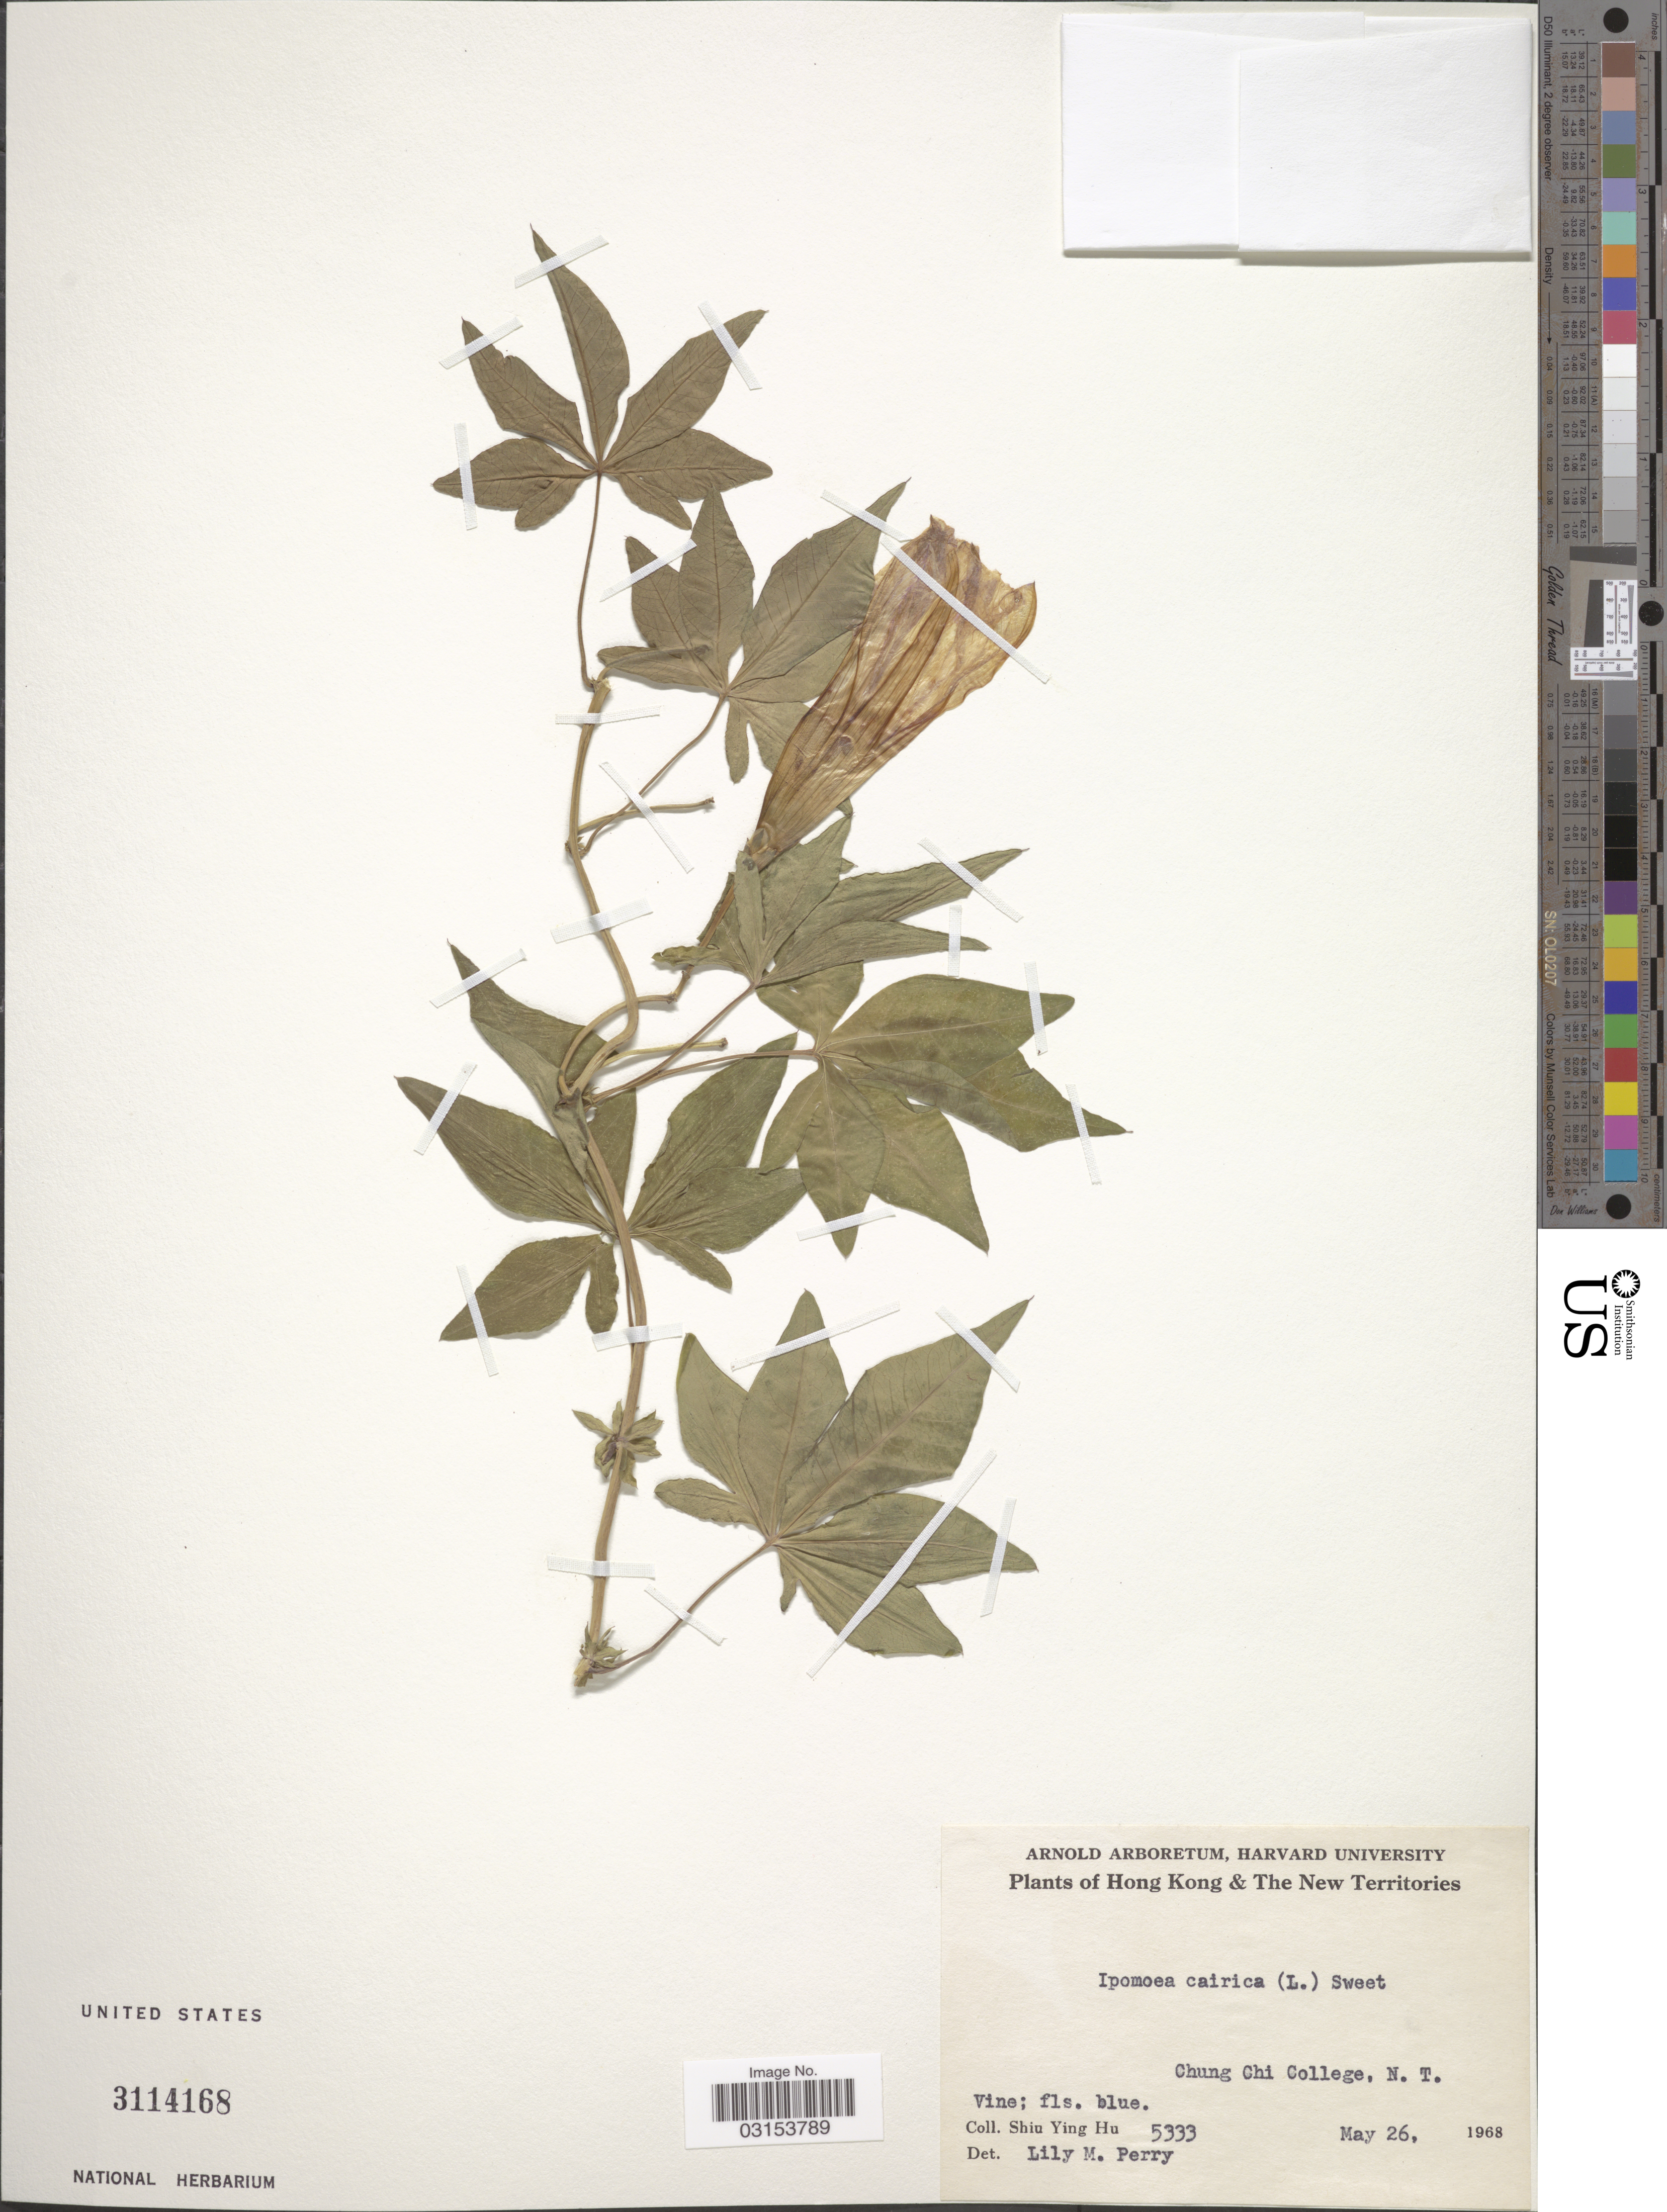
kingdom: Plantae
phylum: Tracheophyta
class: Magnoliopsida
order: Solanales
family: Convolvulaceae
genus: Ipomoea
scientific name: Ipomoea cairica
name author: (L.) Sweet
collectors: S. Y. Hu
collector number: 5333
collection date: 1968-05-26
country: China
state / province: Hong Kong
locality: Chung Chi College, N.T.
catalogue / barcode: US 3114168